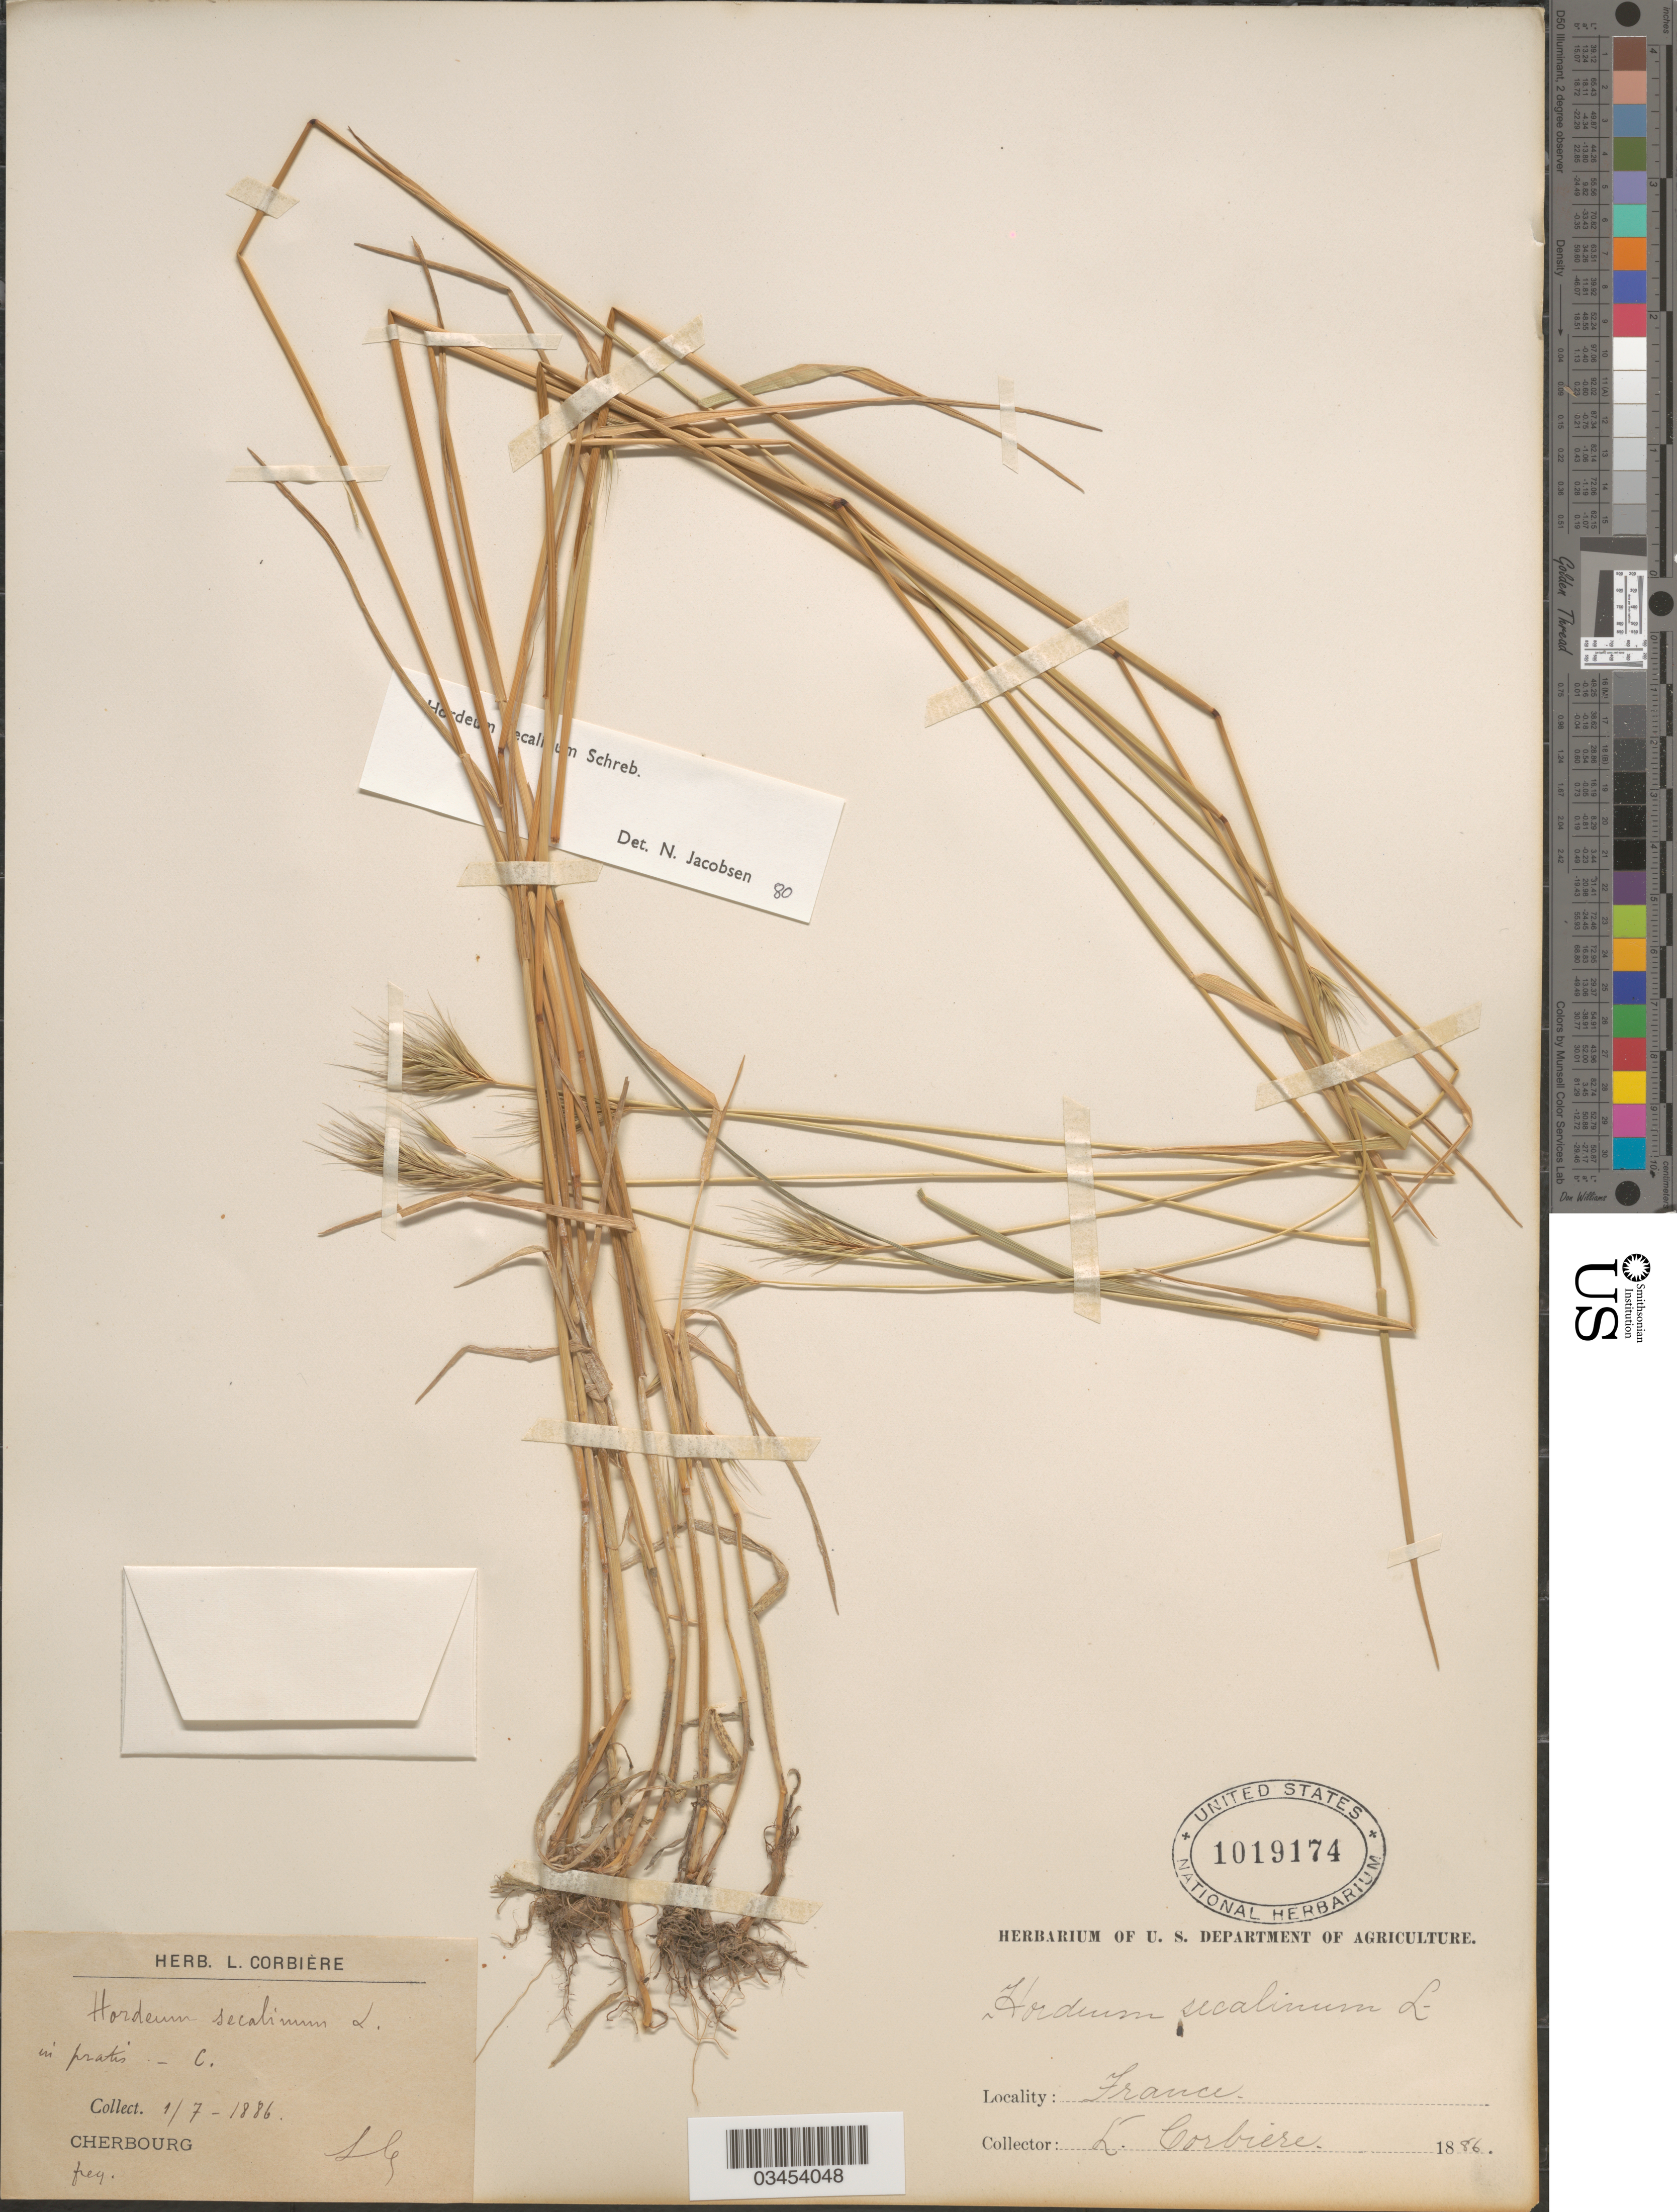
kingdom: Plantae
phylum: Tracheophyta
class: Liliopsida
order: Poales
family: Poaceae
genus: Hordeum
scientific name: Hordeum secalinum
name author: Schreb.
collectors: L. Corbière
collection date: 1886-07-01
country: France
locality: In pratis. Cherbourg.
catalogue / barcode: US 1019174